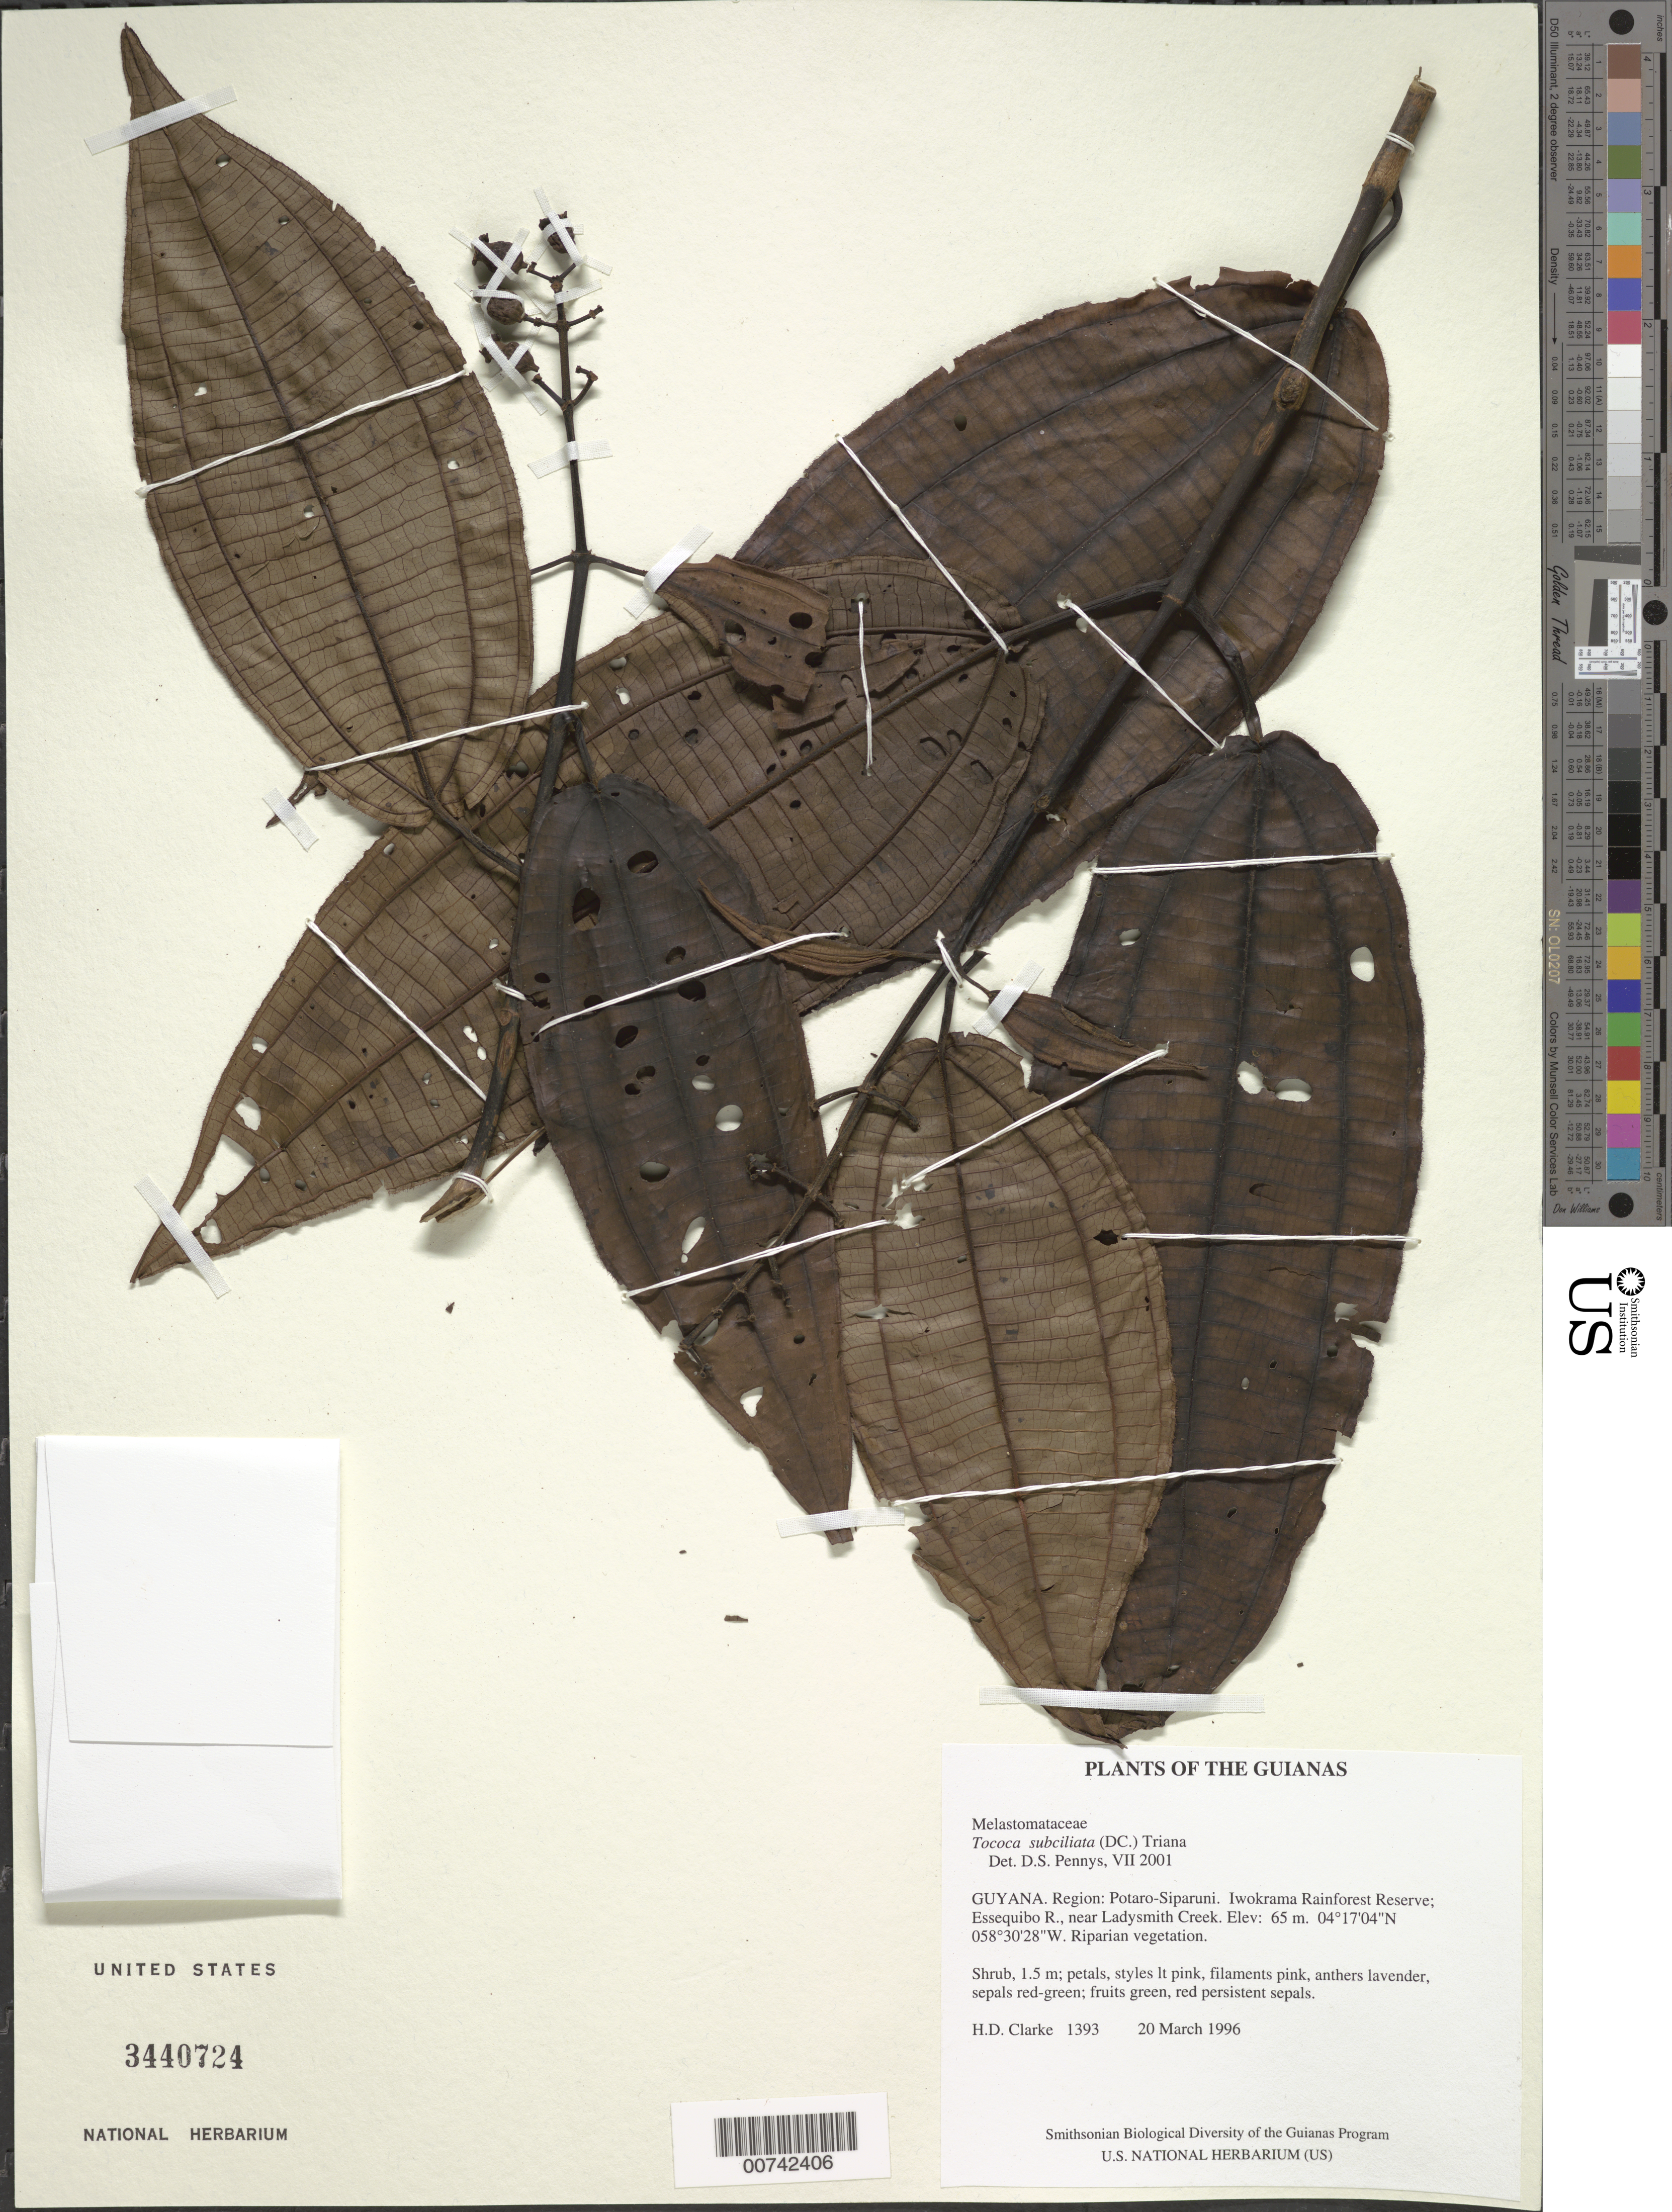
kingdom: Plantae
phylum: Tracheophyta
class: Magnoliopsida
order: Myrtales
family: Melastomataceae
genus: Tococa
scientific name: Tococa subciliata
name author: (DC.) Triana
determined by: Almeda, F.; Penneys, D. S.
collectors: H. D. Clarke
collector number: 1393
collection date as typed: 20 March 1996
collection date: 1996-03-20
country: Guyana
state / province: Potaro-Siparuni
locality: Iwokrama Rainforest Reserve; Essequibo R., near Ladysmith Creek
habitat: Riparian vegetation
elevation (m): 65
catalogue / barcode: US 3440724